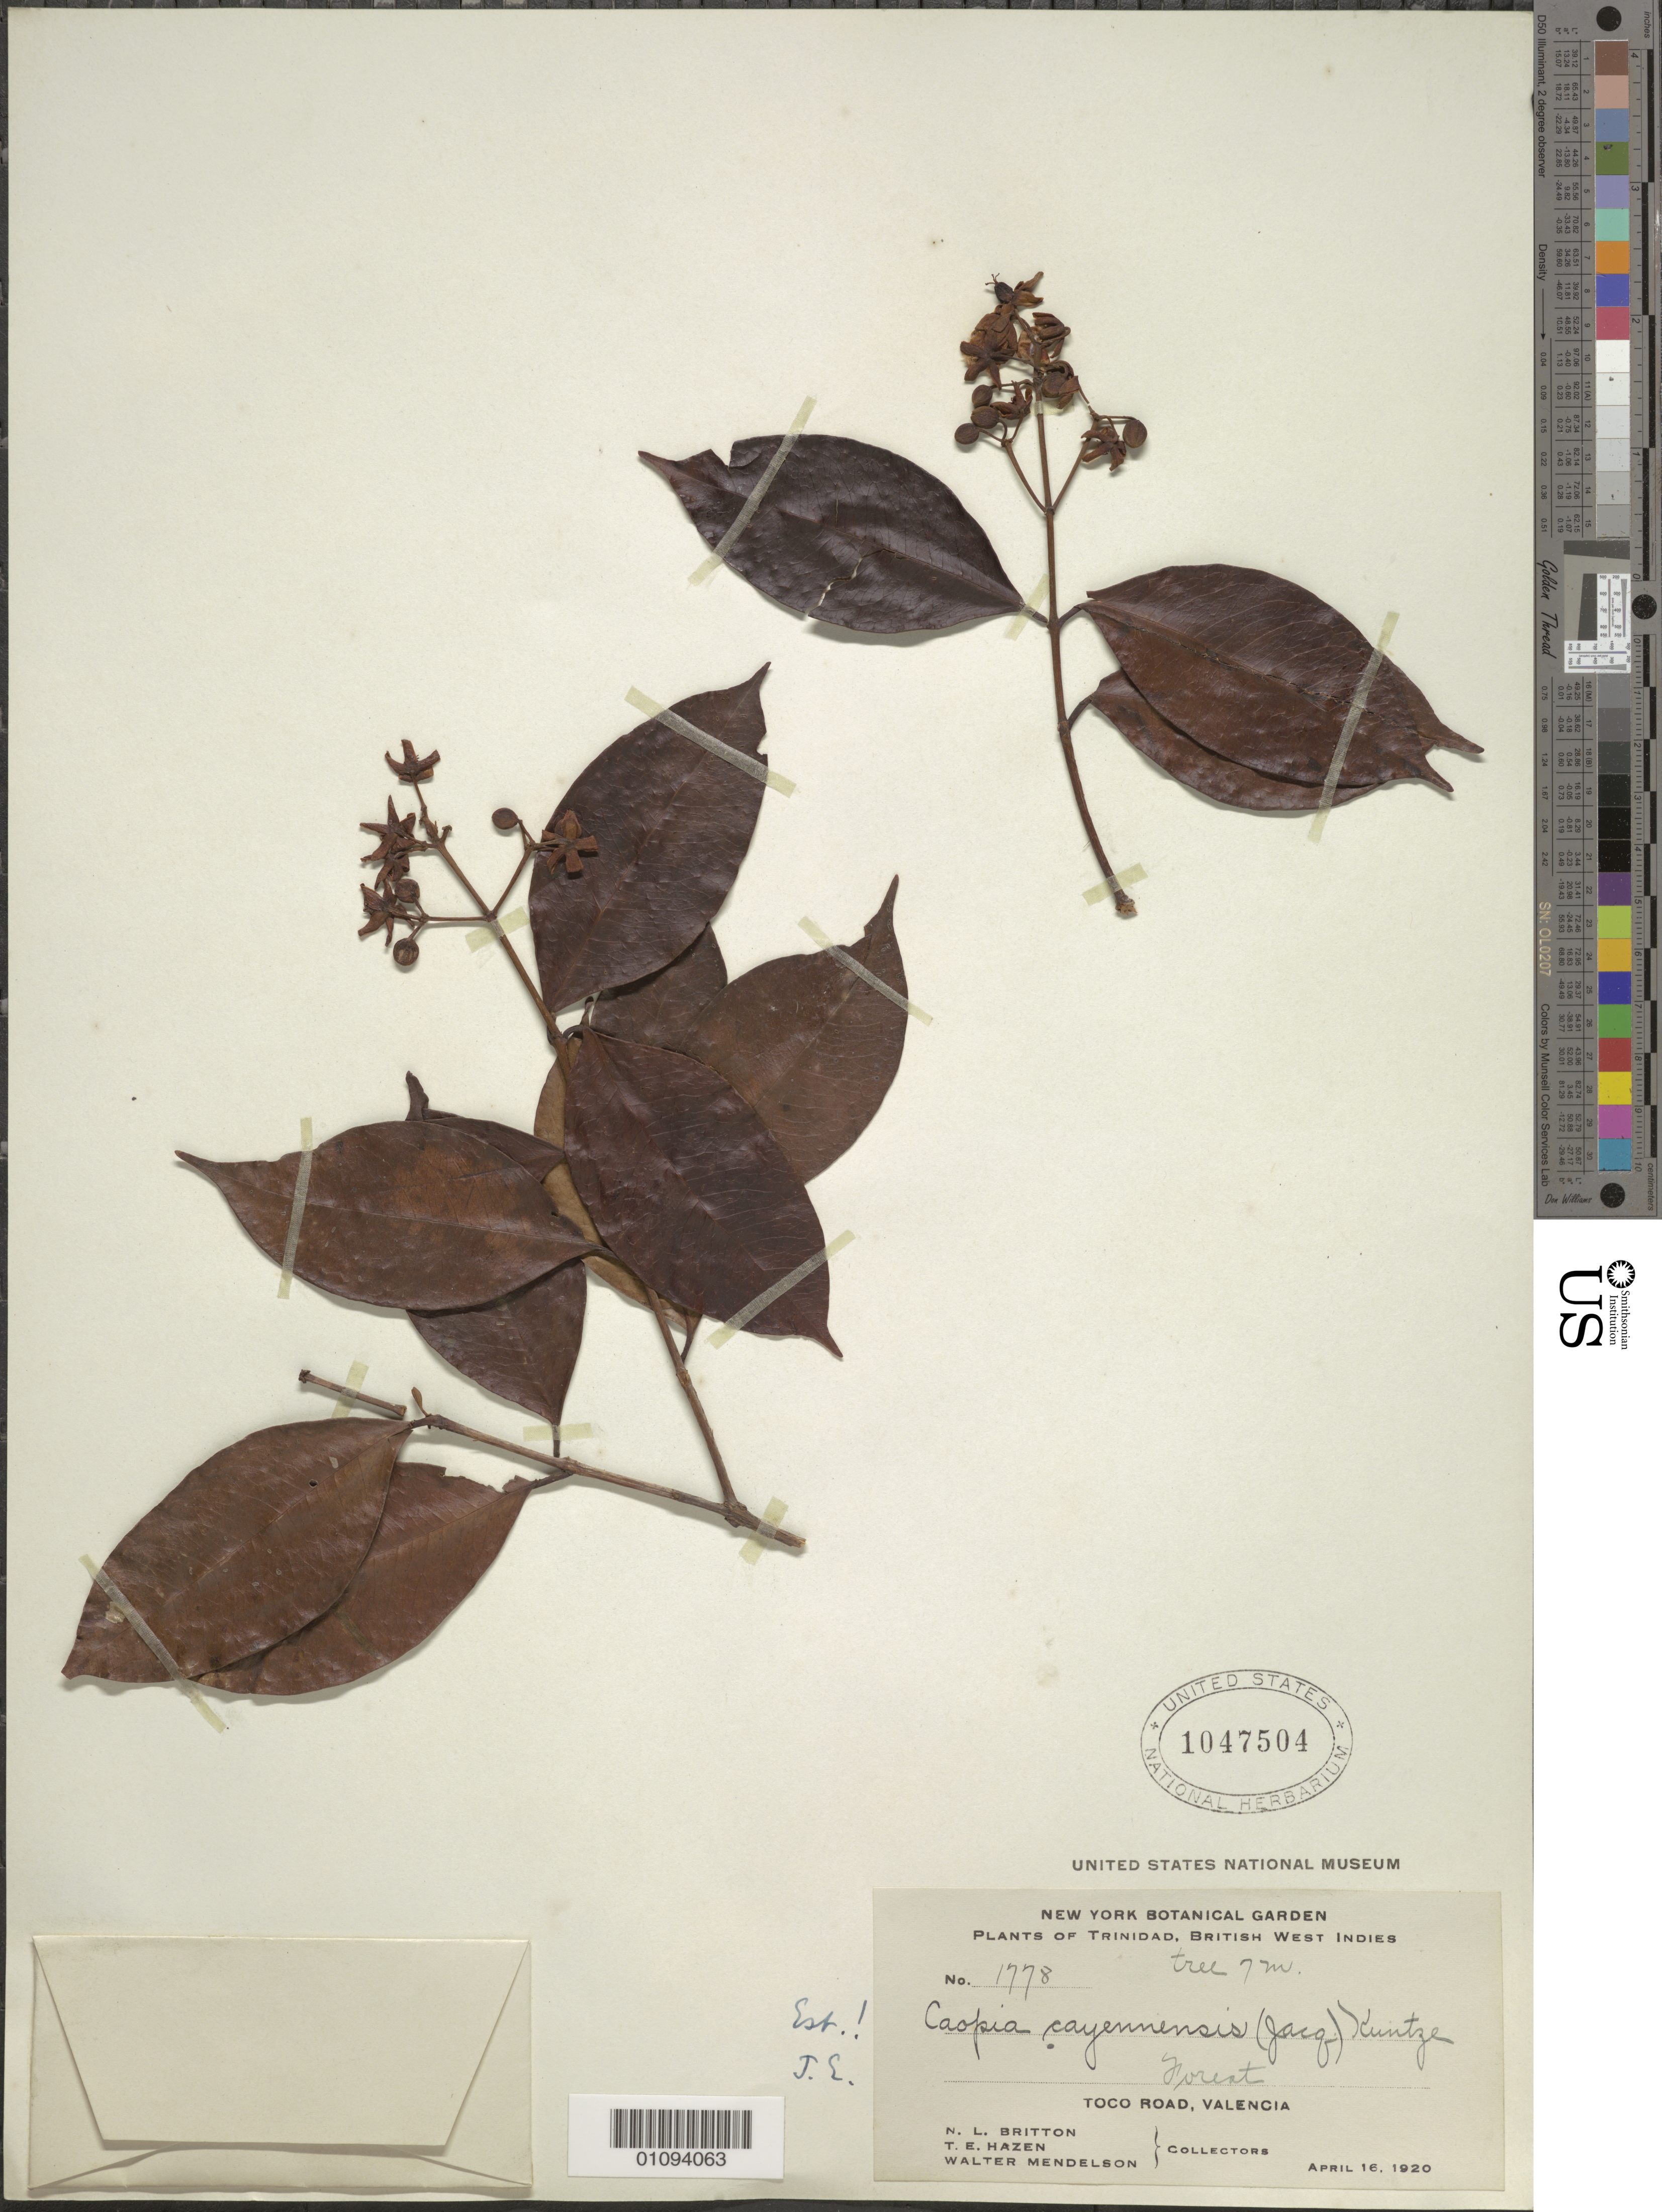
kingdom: Plantae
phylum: Tracheophyta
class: Magnoliopsida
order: Malpighiales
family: Hypericaceae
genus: Vismia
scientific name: Vismia cayennensis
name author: (Jacq.) Pers.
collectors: N. Britton, T. E. Hazen & W. Mendelson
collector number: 1778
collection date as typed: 16 Apr 1920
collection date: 1920-04-16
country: Trinidad and Tobago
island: Trinidad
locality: Toco Road, Valencia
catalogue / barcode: US 1047504